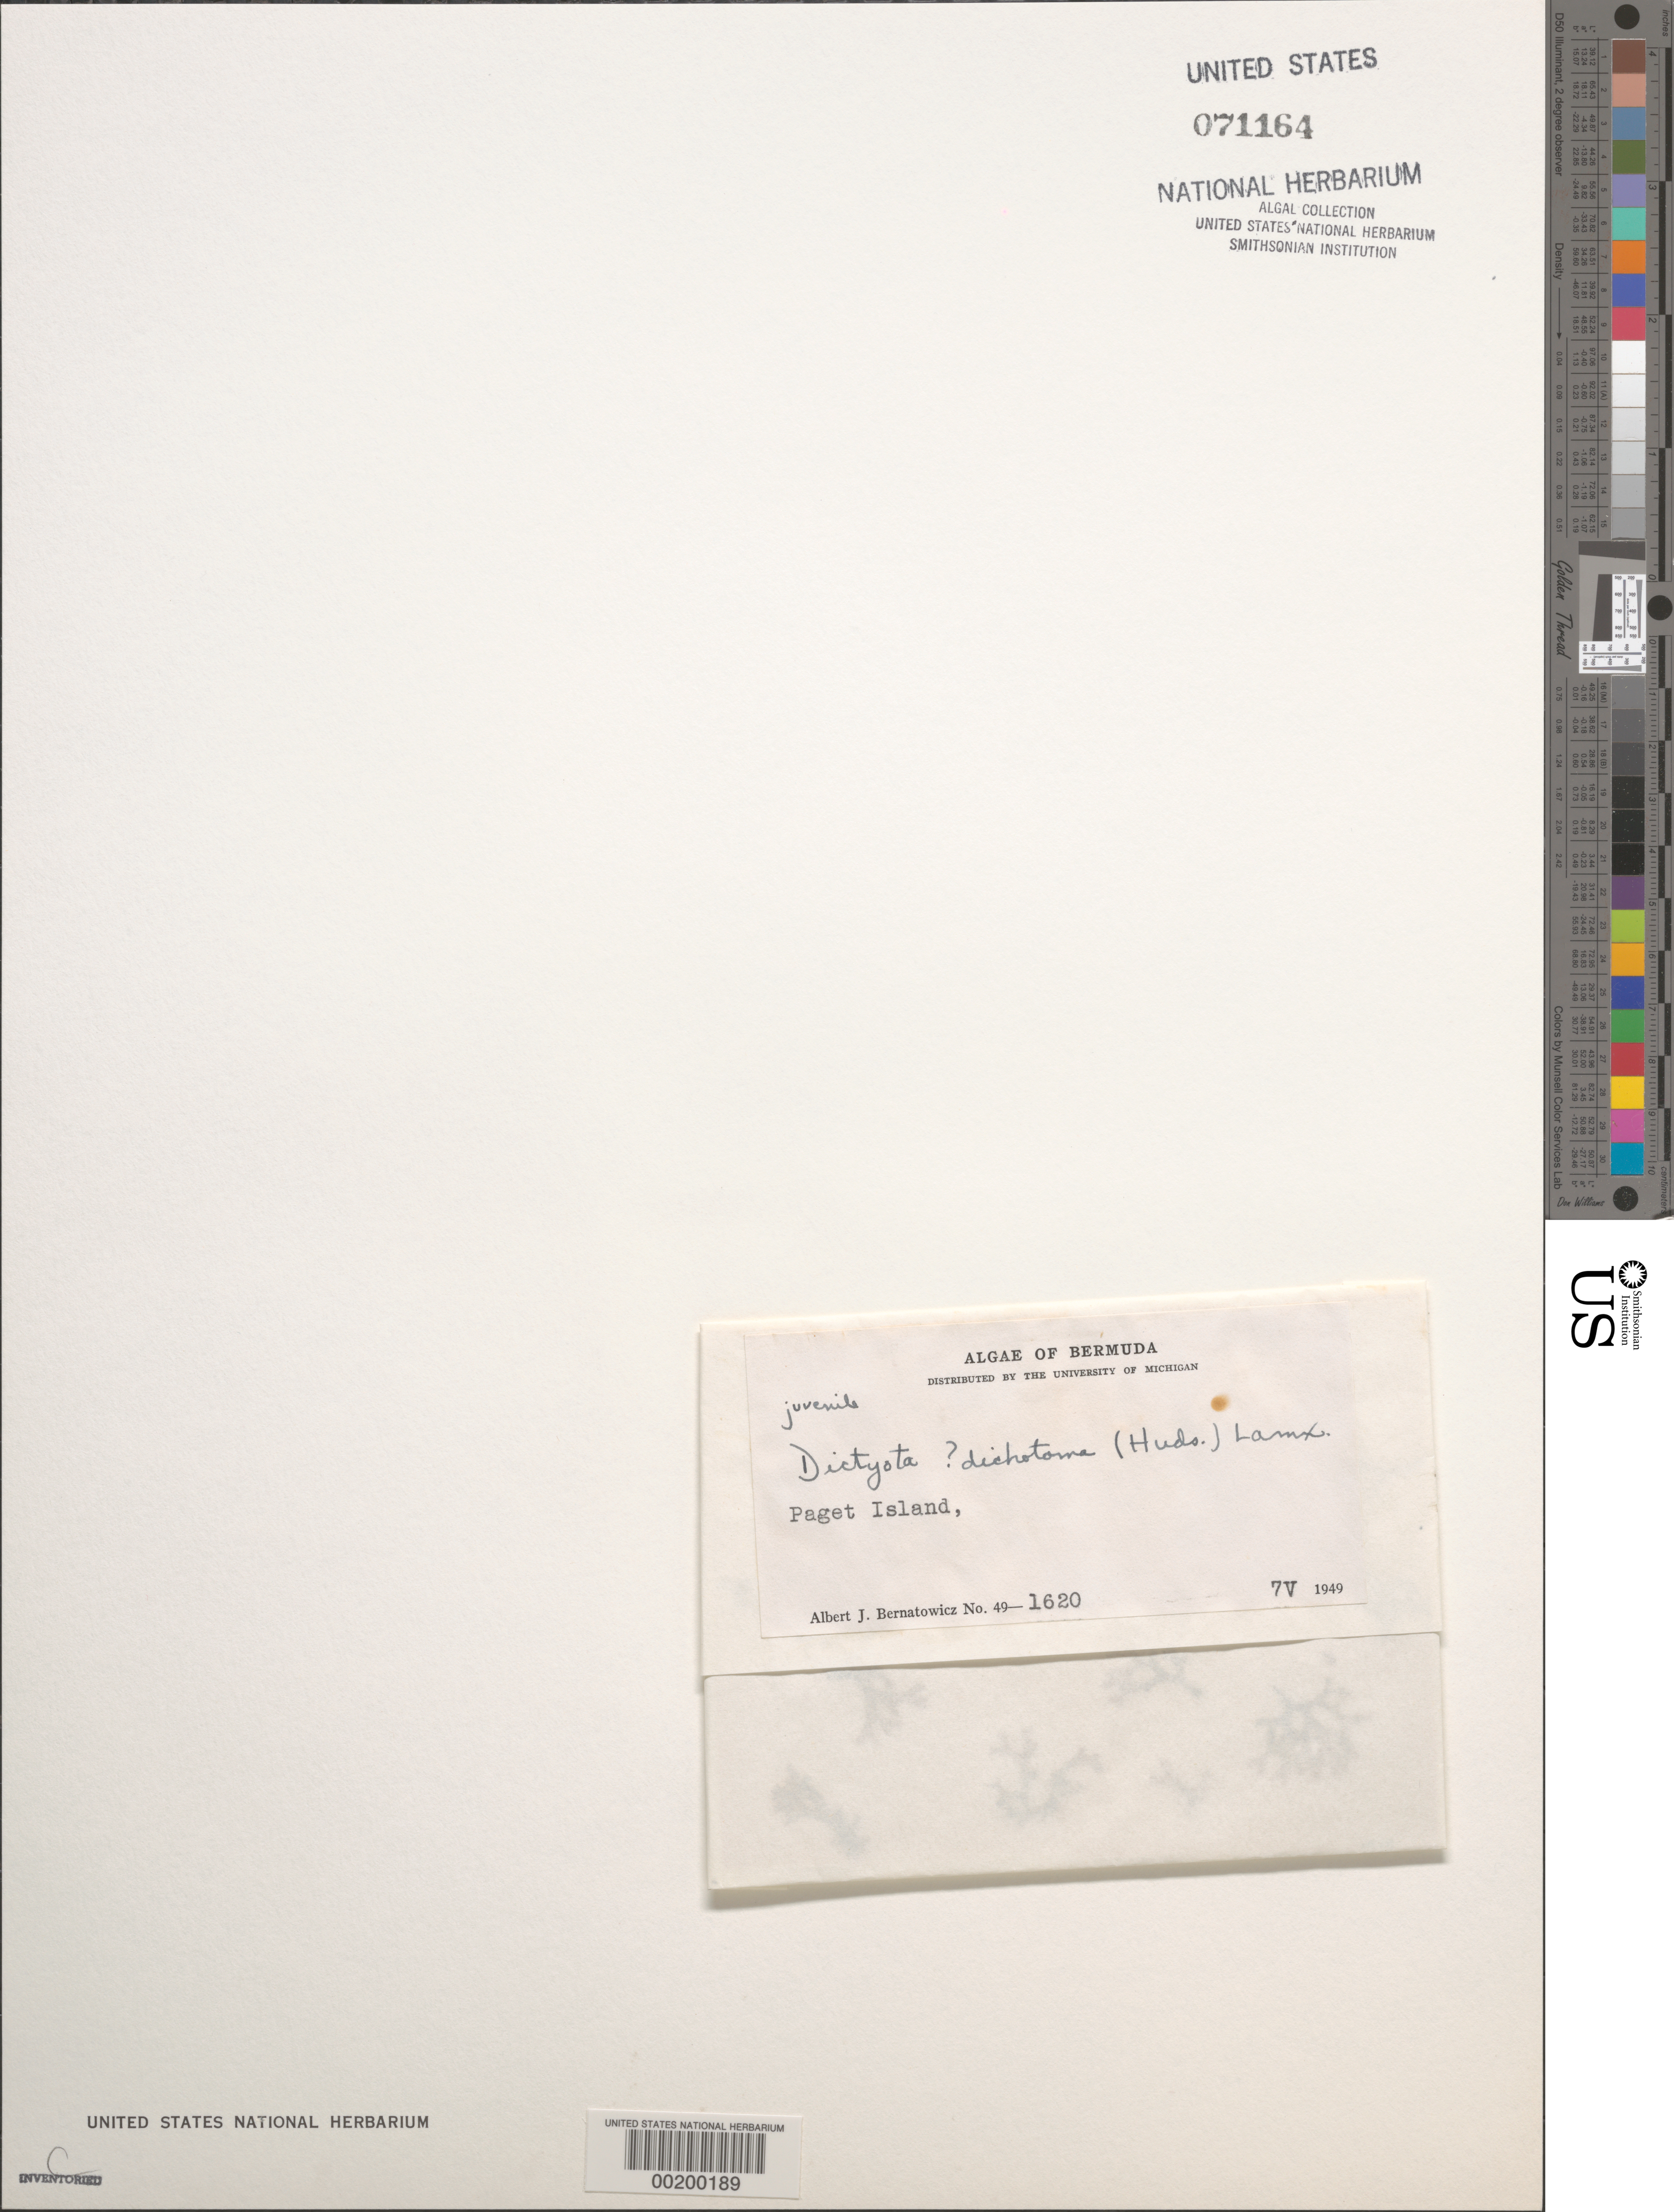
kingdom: Chromista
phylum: Ochrophyta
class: Phaeophyceae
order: Dictyotales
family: Dictyotaceae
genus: Dictyota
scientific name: Dictyota dichotoma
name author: (Huds.) J.V.Lamouroux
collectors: A. Bernatowicz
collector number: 49-1620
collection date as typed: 07 May 1949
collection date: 1949-05-07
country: Bermuda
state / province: Saint George's (parish)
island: Paget Island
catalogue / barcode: US 71164